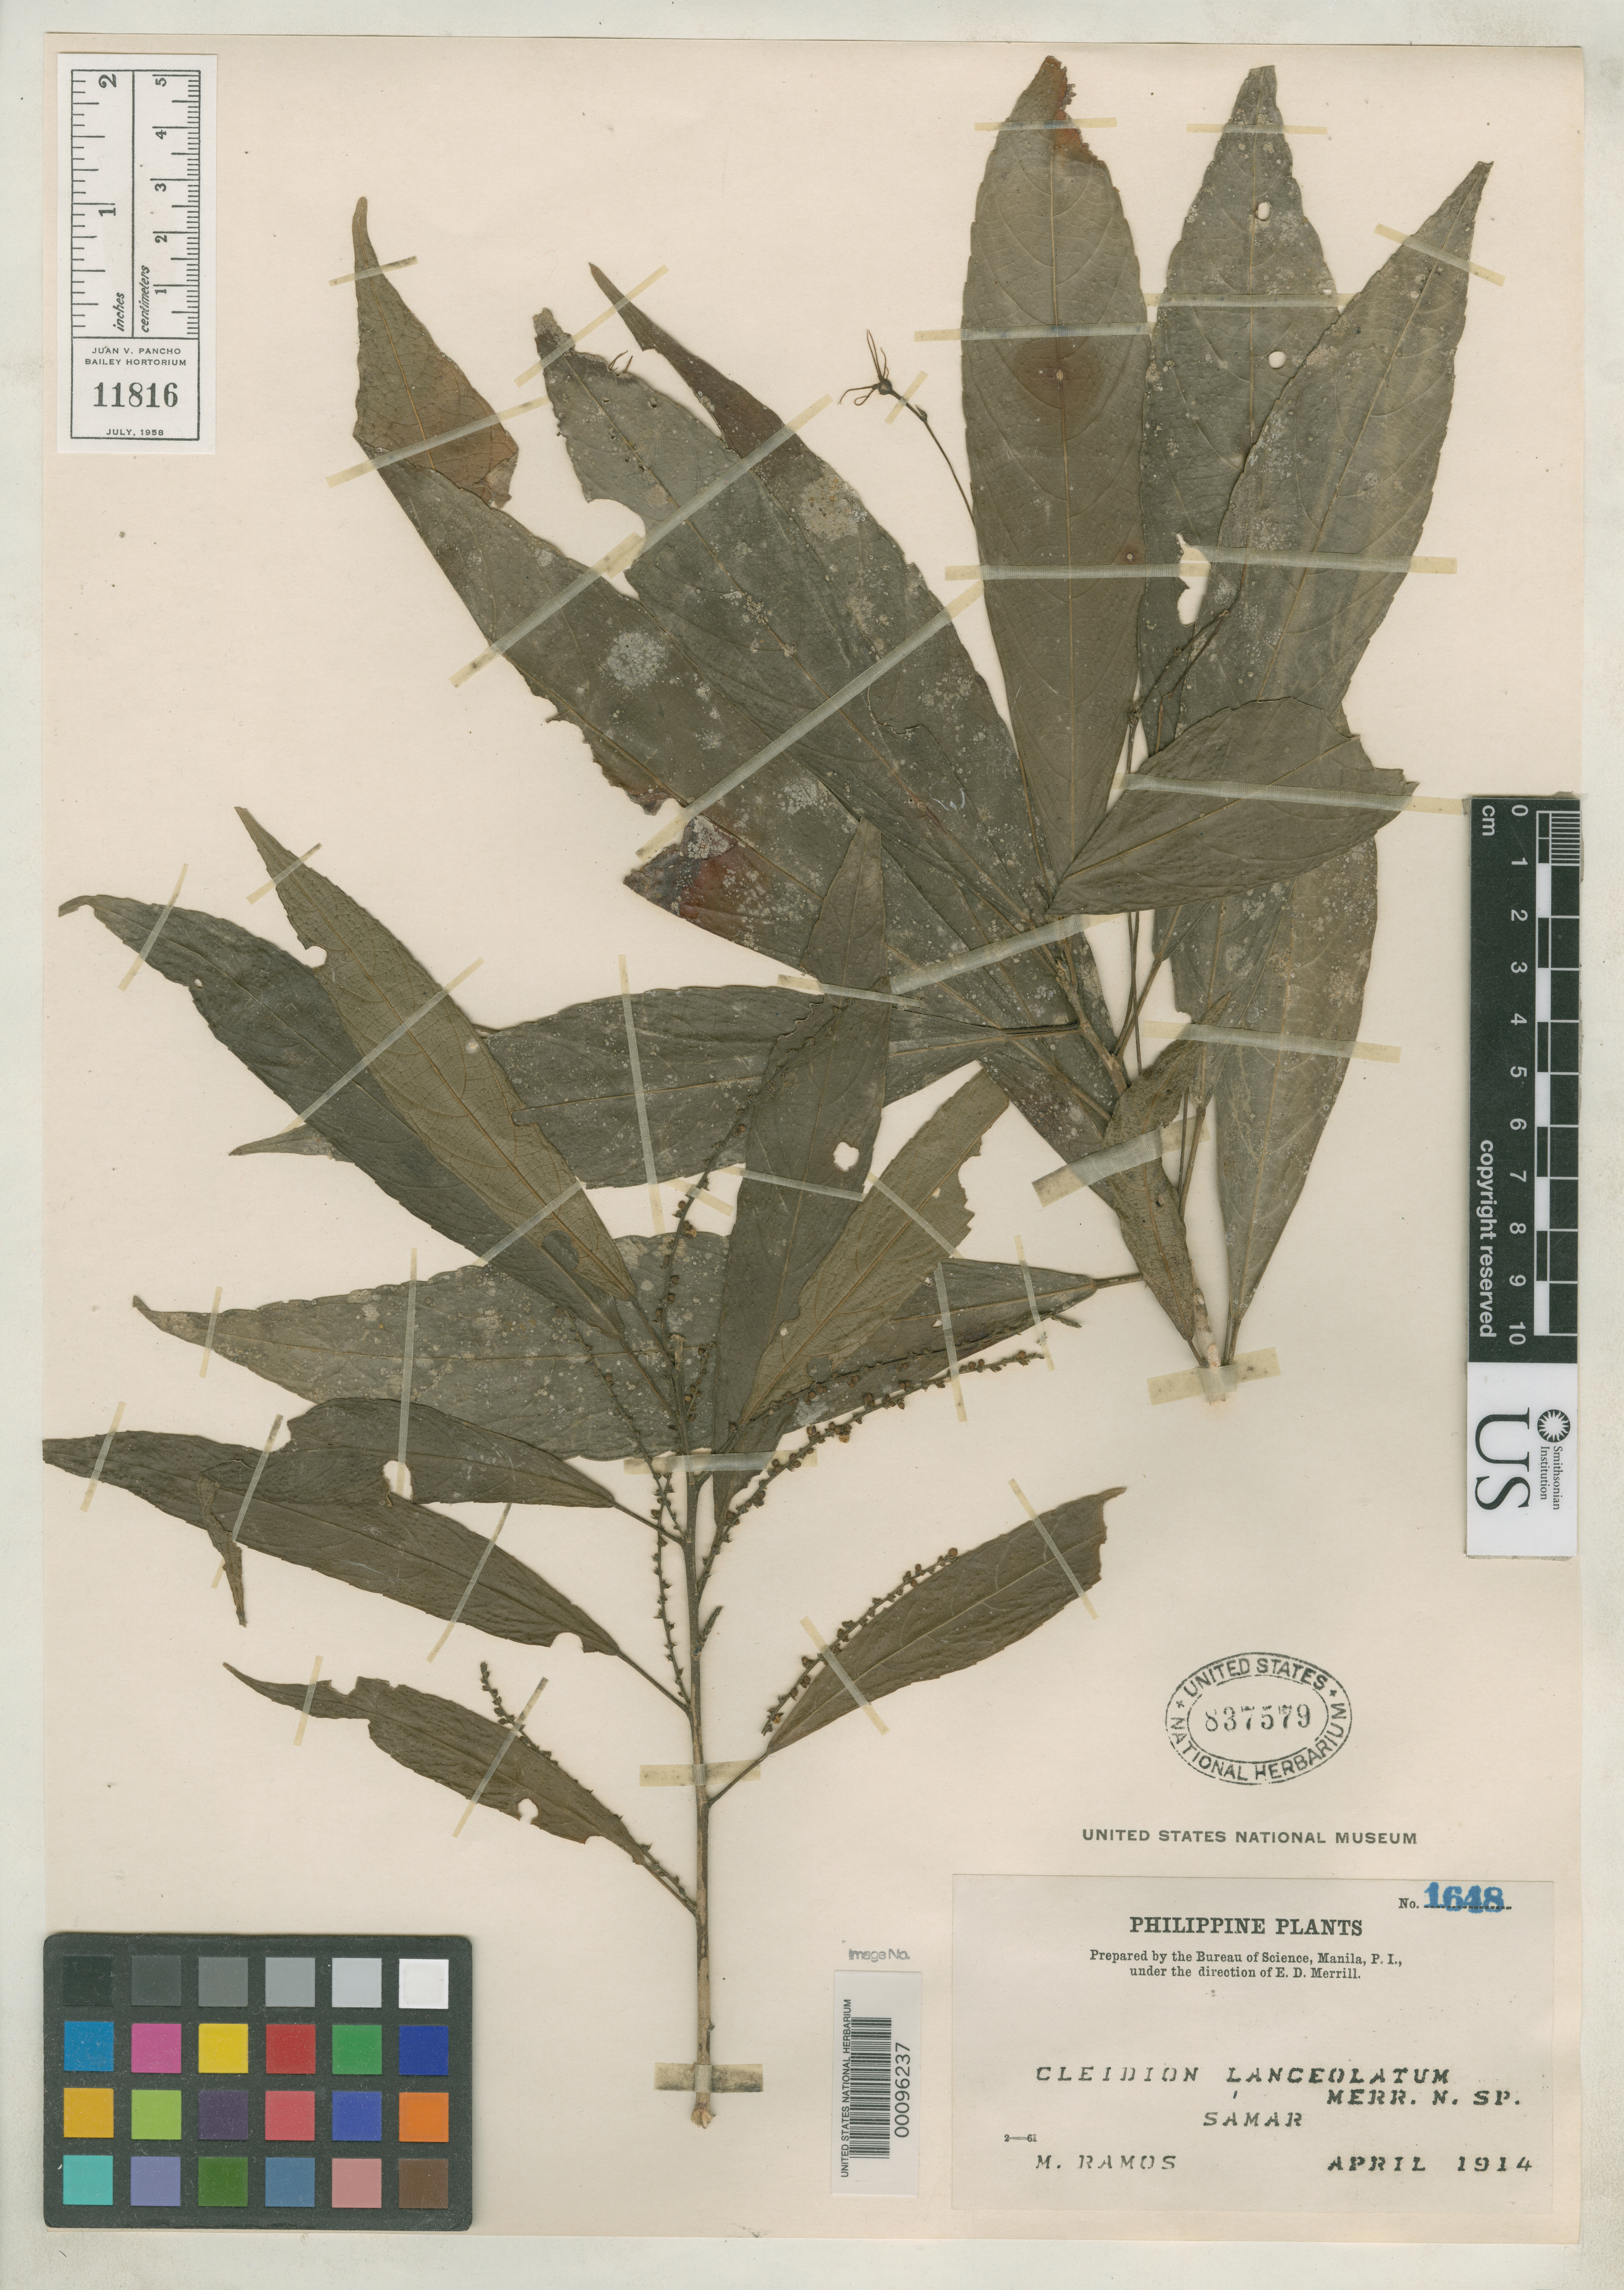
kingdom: Plantae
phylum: Tracheophyta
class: Magnoliopsida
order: Malpighiales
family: Euphorbiaceae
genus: Cleidion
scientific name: Cleidion lanceolatum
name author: Merr.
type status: Isotype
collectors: M. Ramos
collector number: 1648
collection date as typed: Apr 1914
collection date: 1914-04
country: Philippines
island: Samar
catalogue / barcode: US 837579